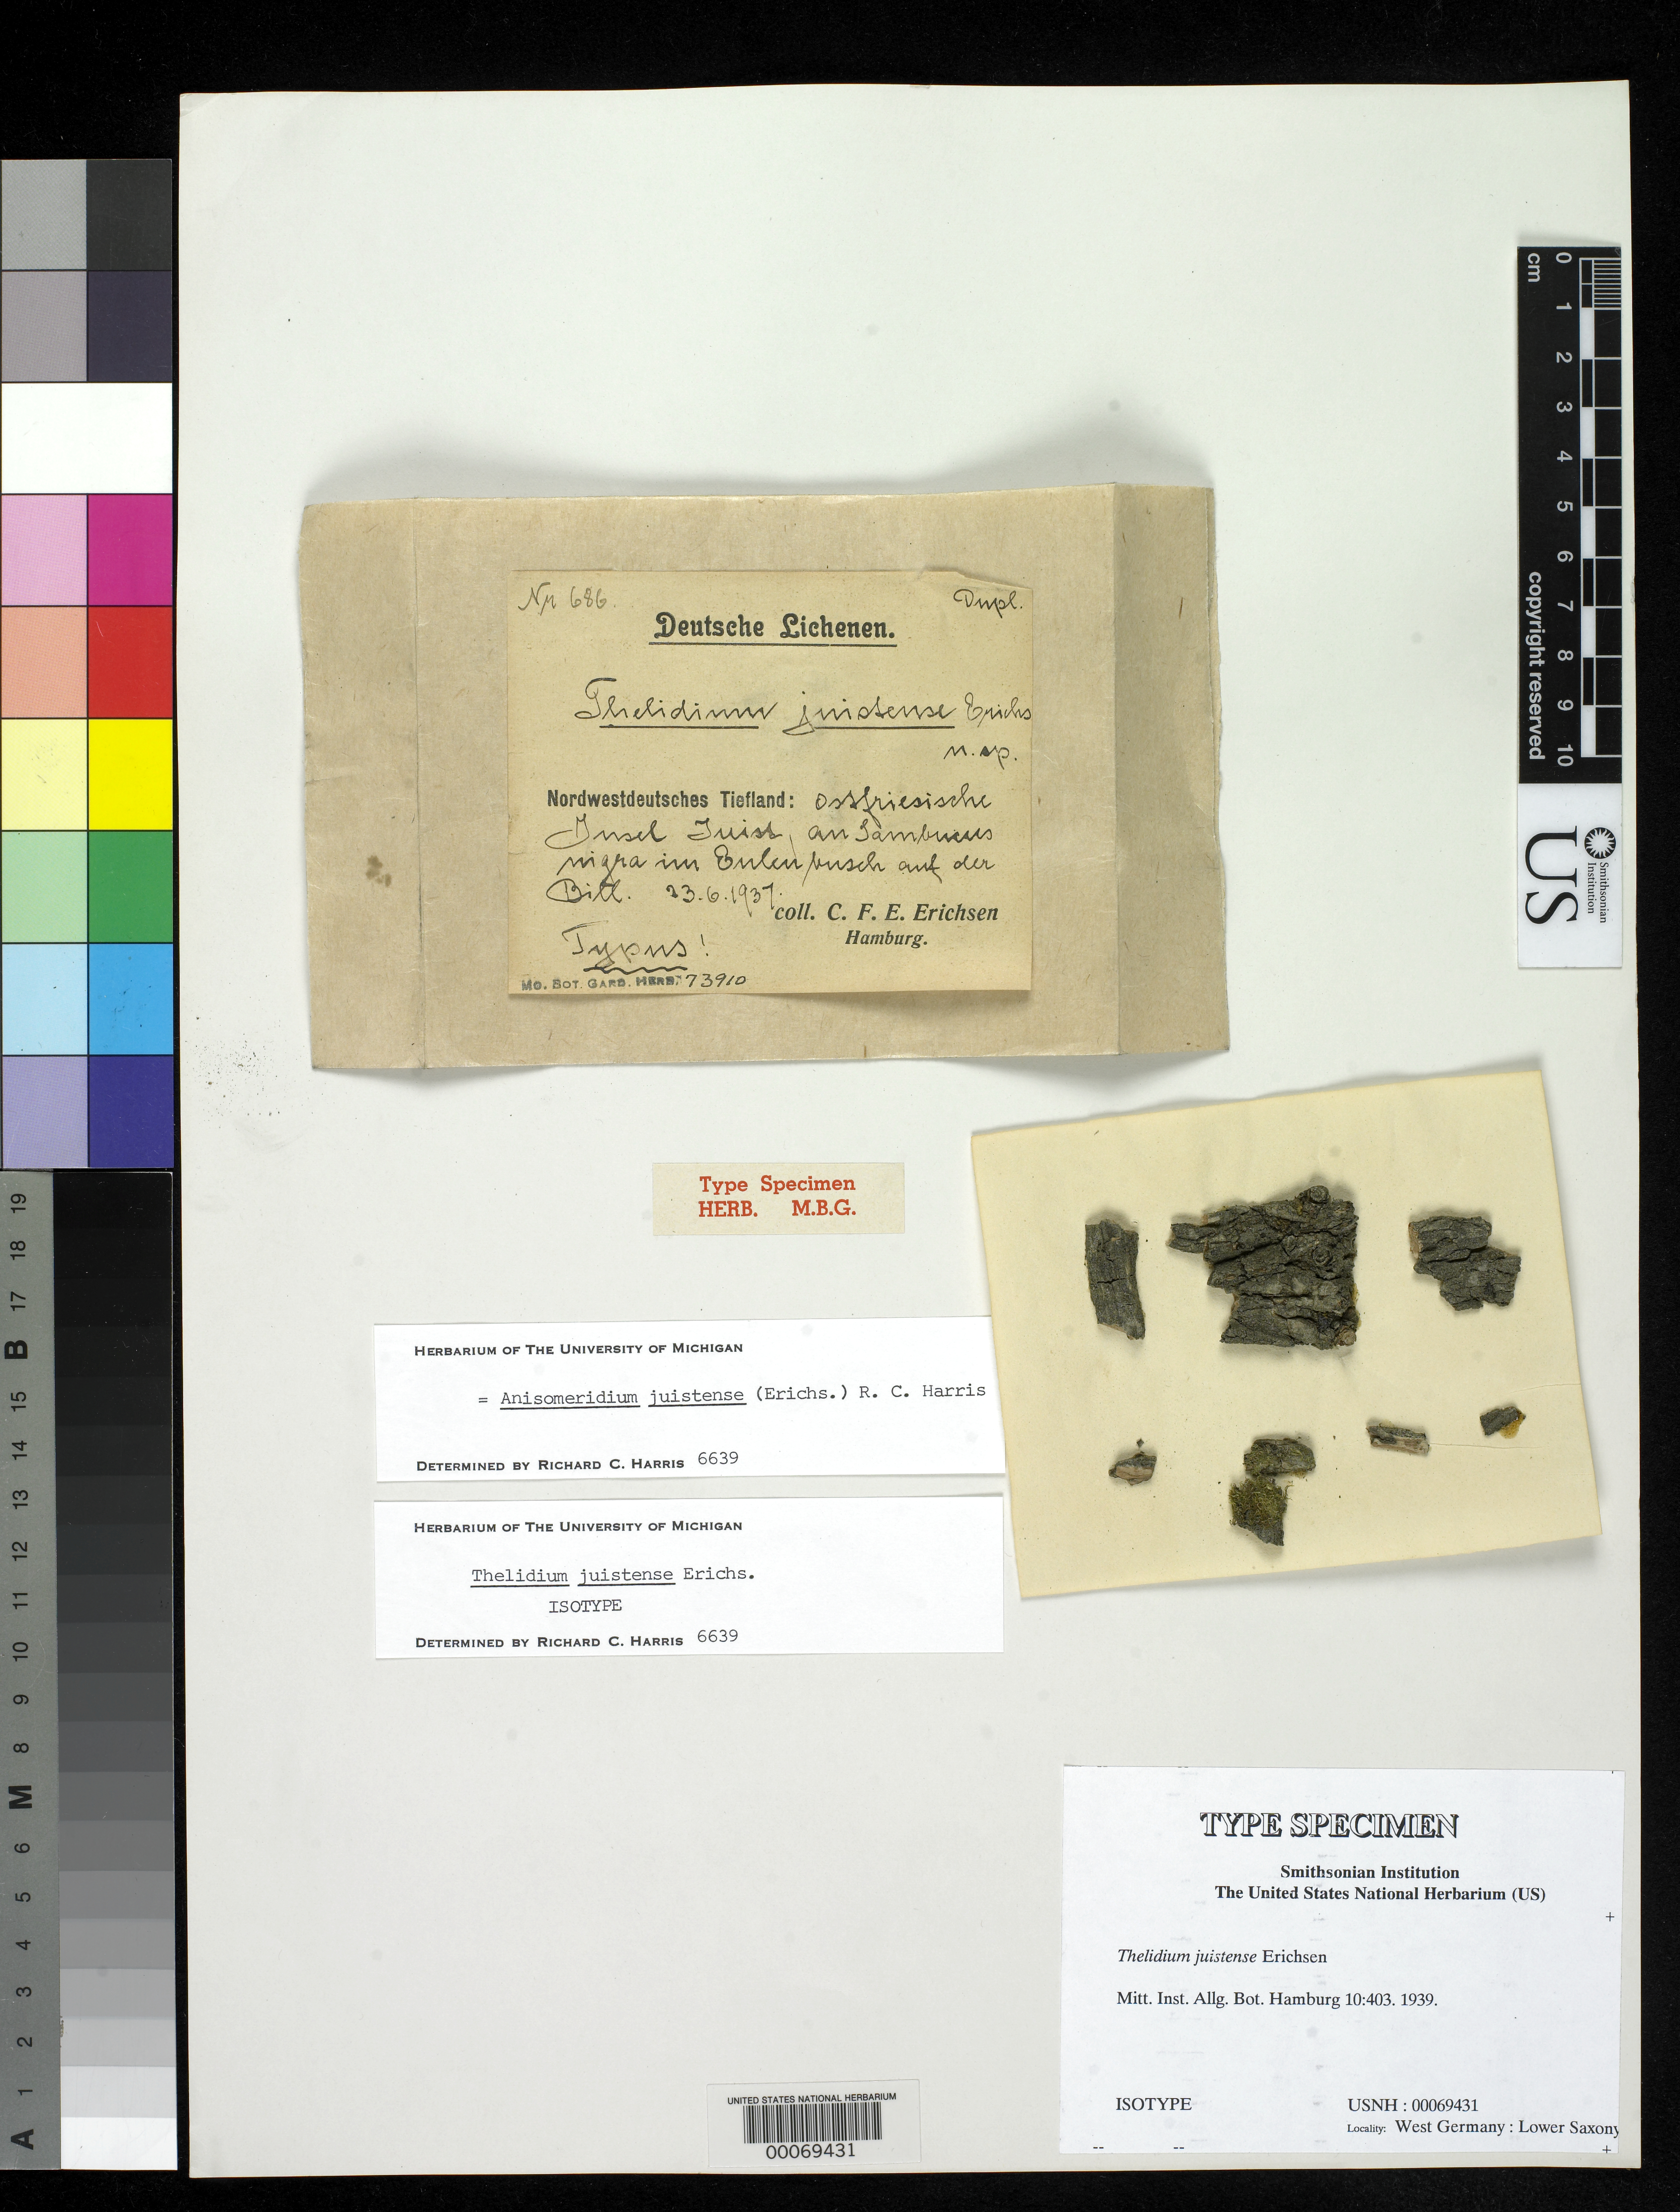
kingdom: Fungi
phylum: Ascomycota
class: Eurotiomycetes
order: Verrucariales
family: Verrucariaceae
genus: Thelidium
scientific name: Thelidium juistense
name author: Erichsen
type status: Isotype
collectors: C. F. E. Erichsen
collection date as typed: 23 Jun 1937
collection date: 1937-06-23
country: Germany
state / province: Niedersachsen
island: Juist Island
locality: Eulenbusch auf der "bill" in Gober Menge, Juist Is., Lower Saxony [Eulenbusch on the bill" in Gober Menge, Juist Is., Lower Saxony?]